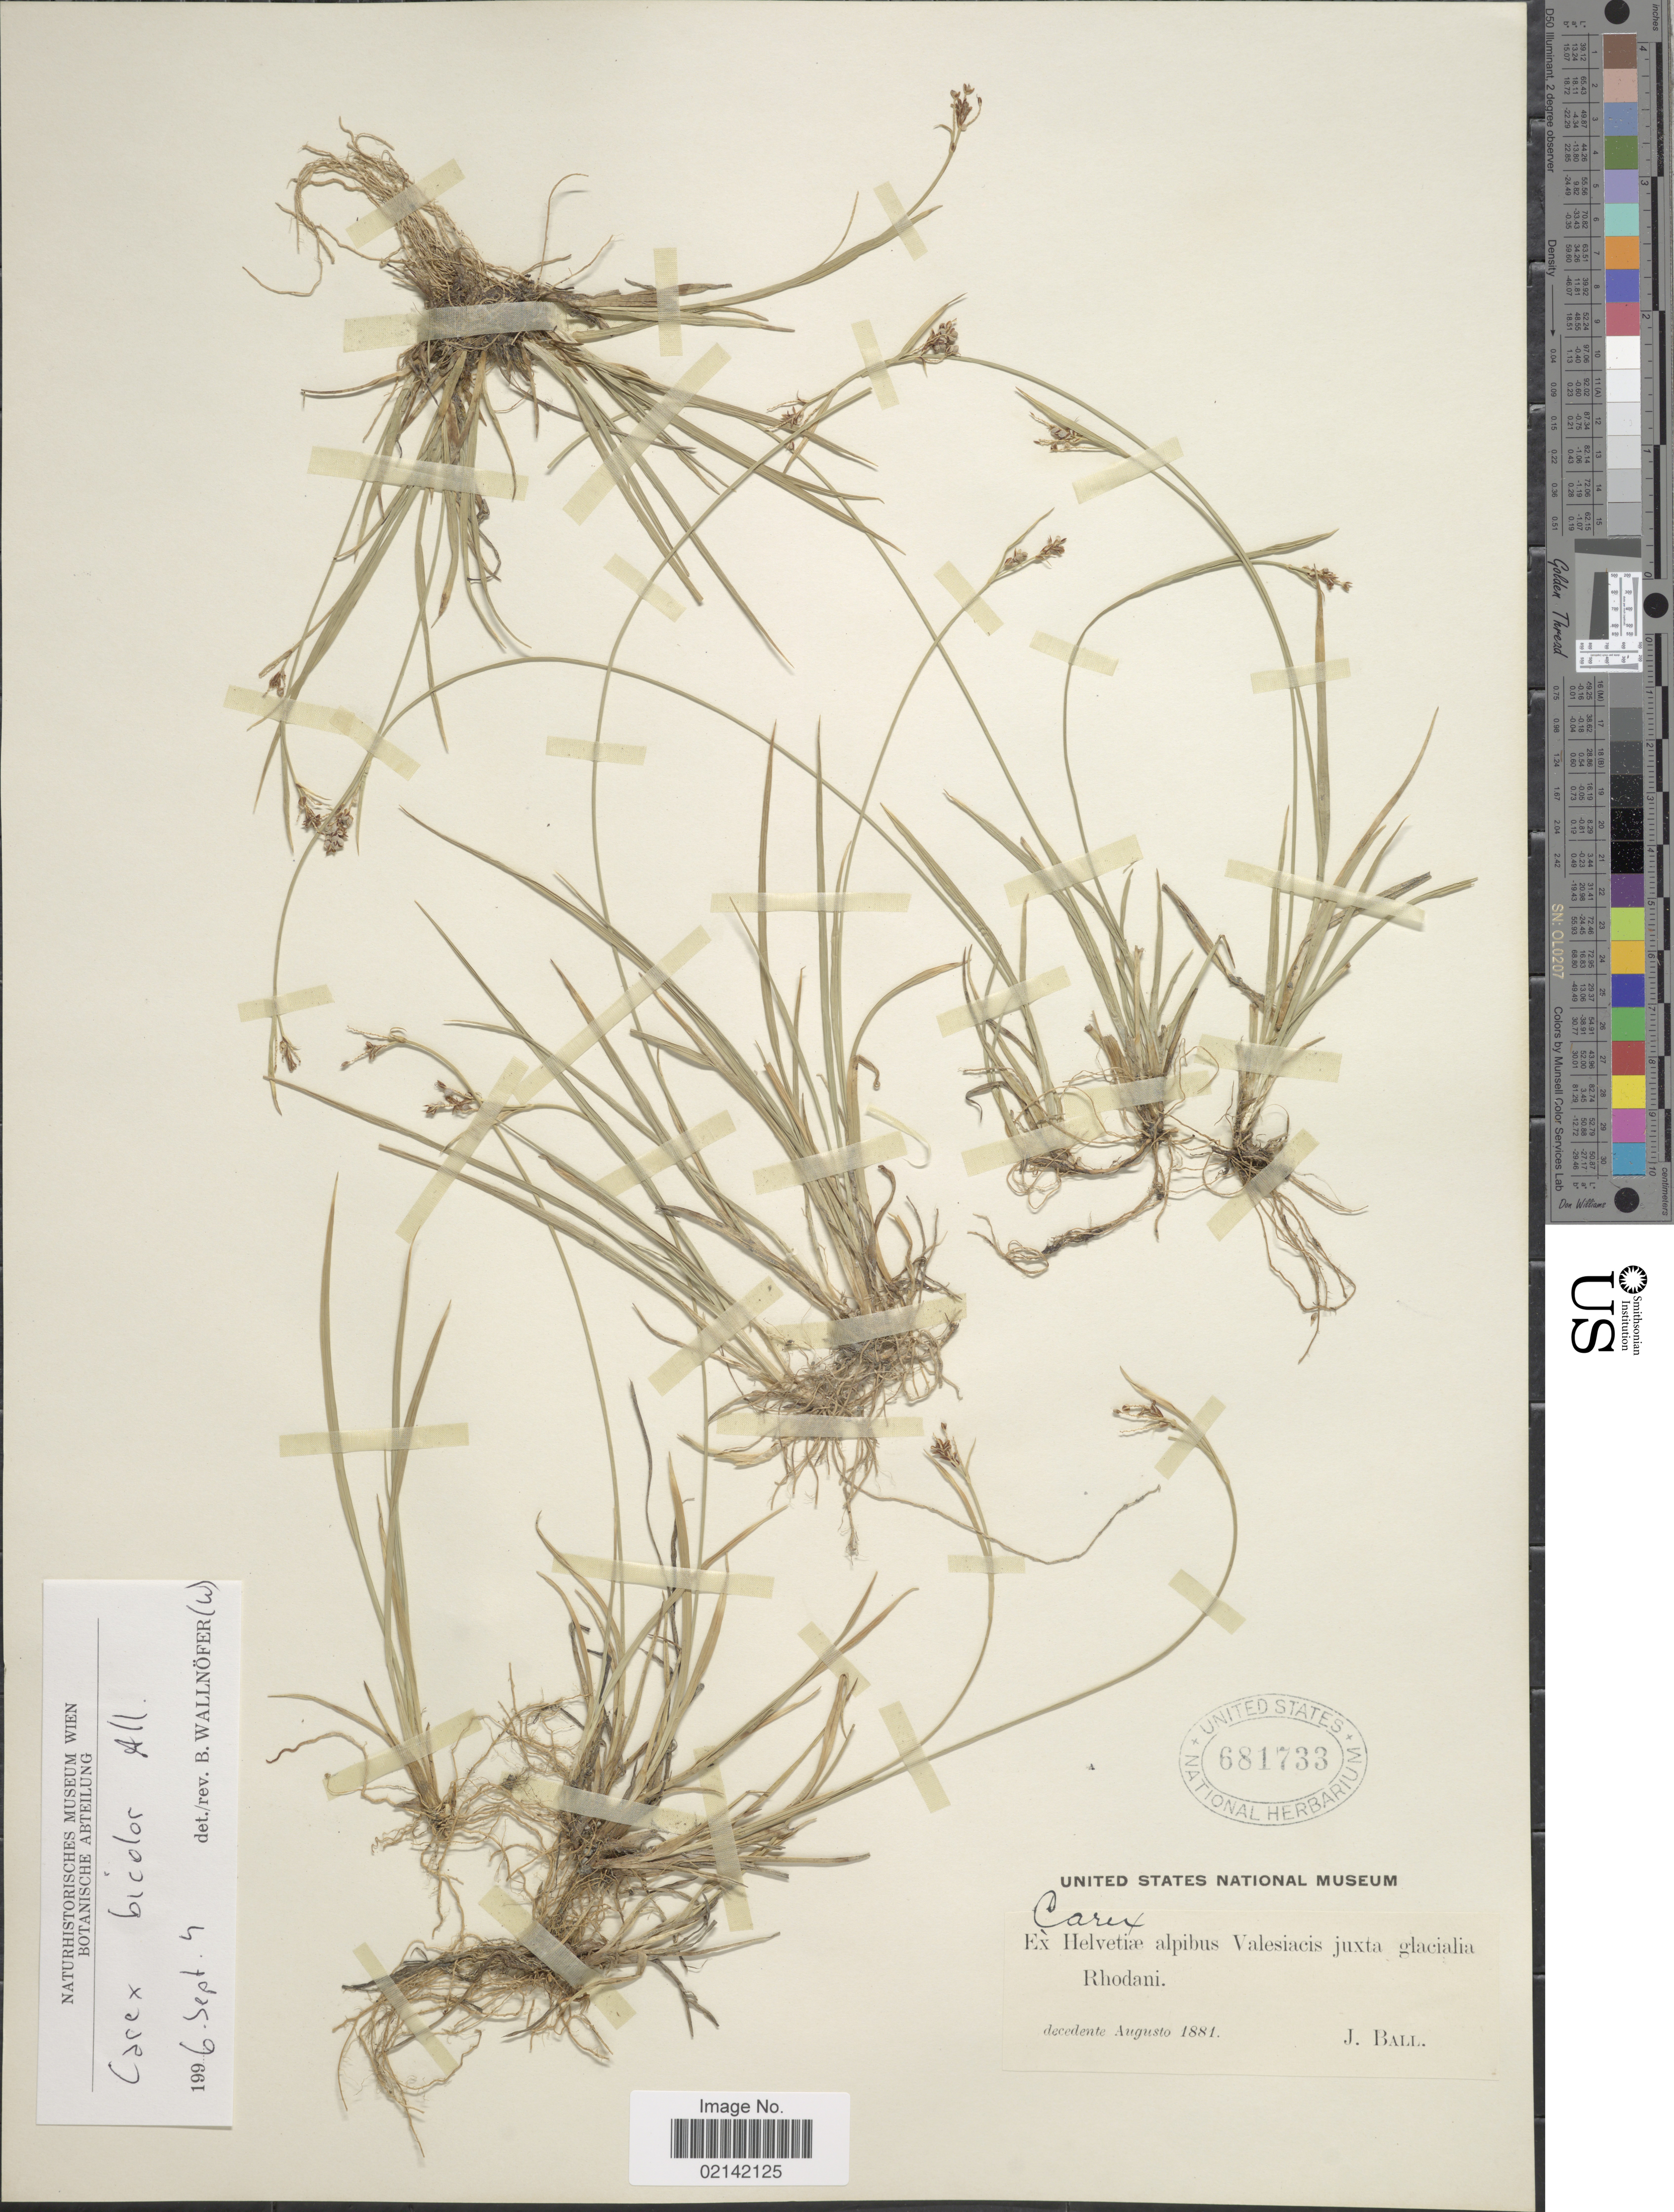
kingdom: Plantae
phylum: Tracheophyta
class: Liliopsida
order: Poales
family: Cyperaceae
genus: Carex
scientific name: Carex bicolor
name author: Bellardi ex All.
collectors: J. Ball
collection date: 1881-08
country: Switzerland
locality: Ex Helvetiae alpibus Valesiacis juxta glacialia Rhodani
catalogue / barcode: US 681733